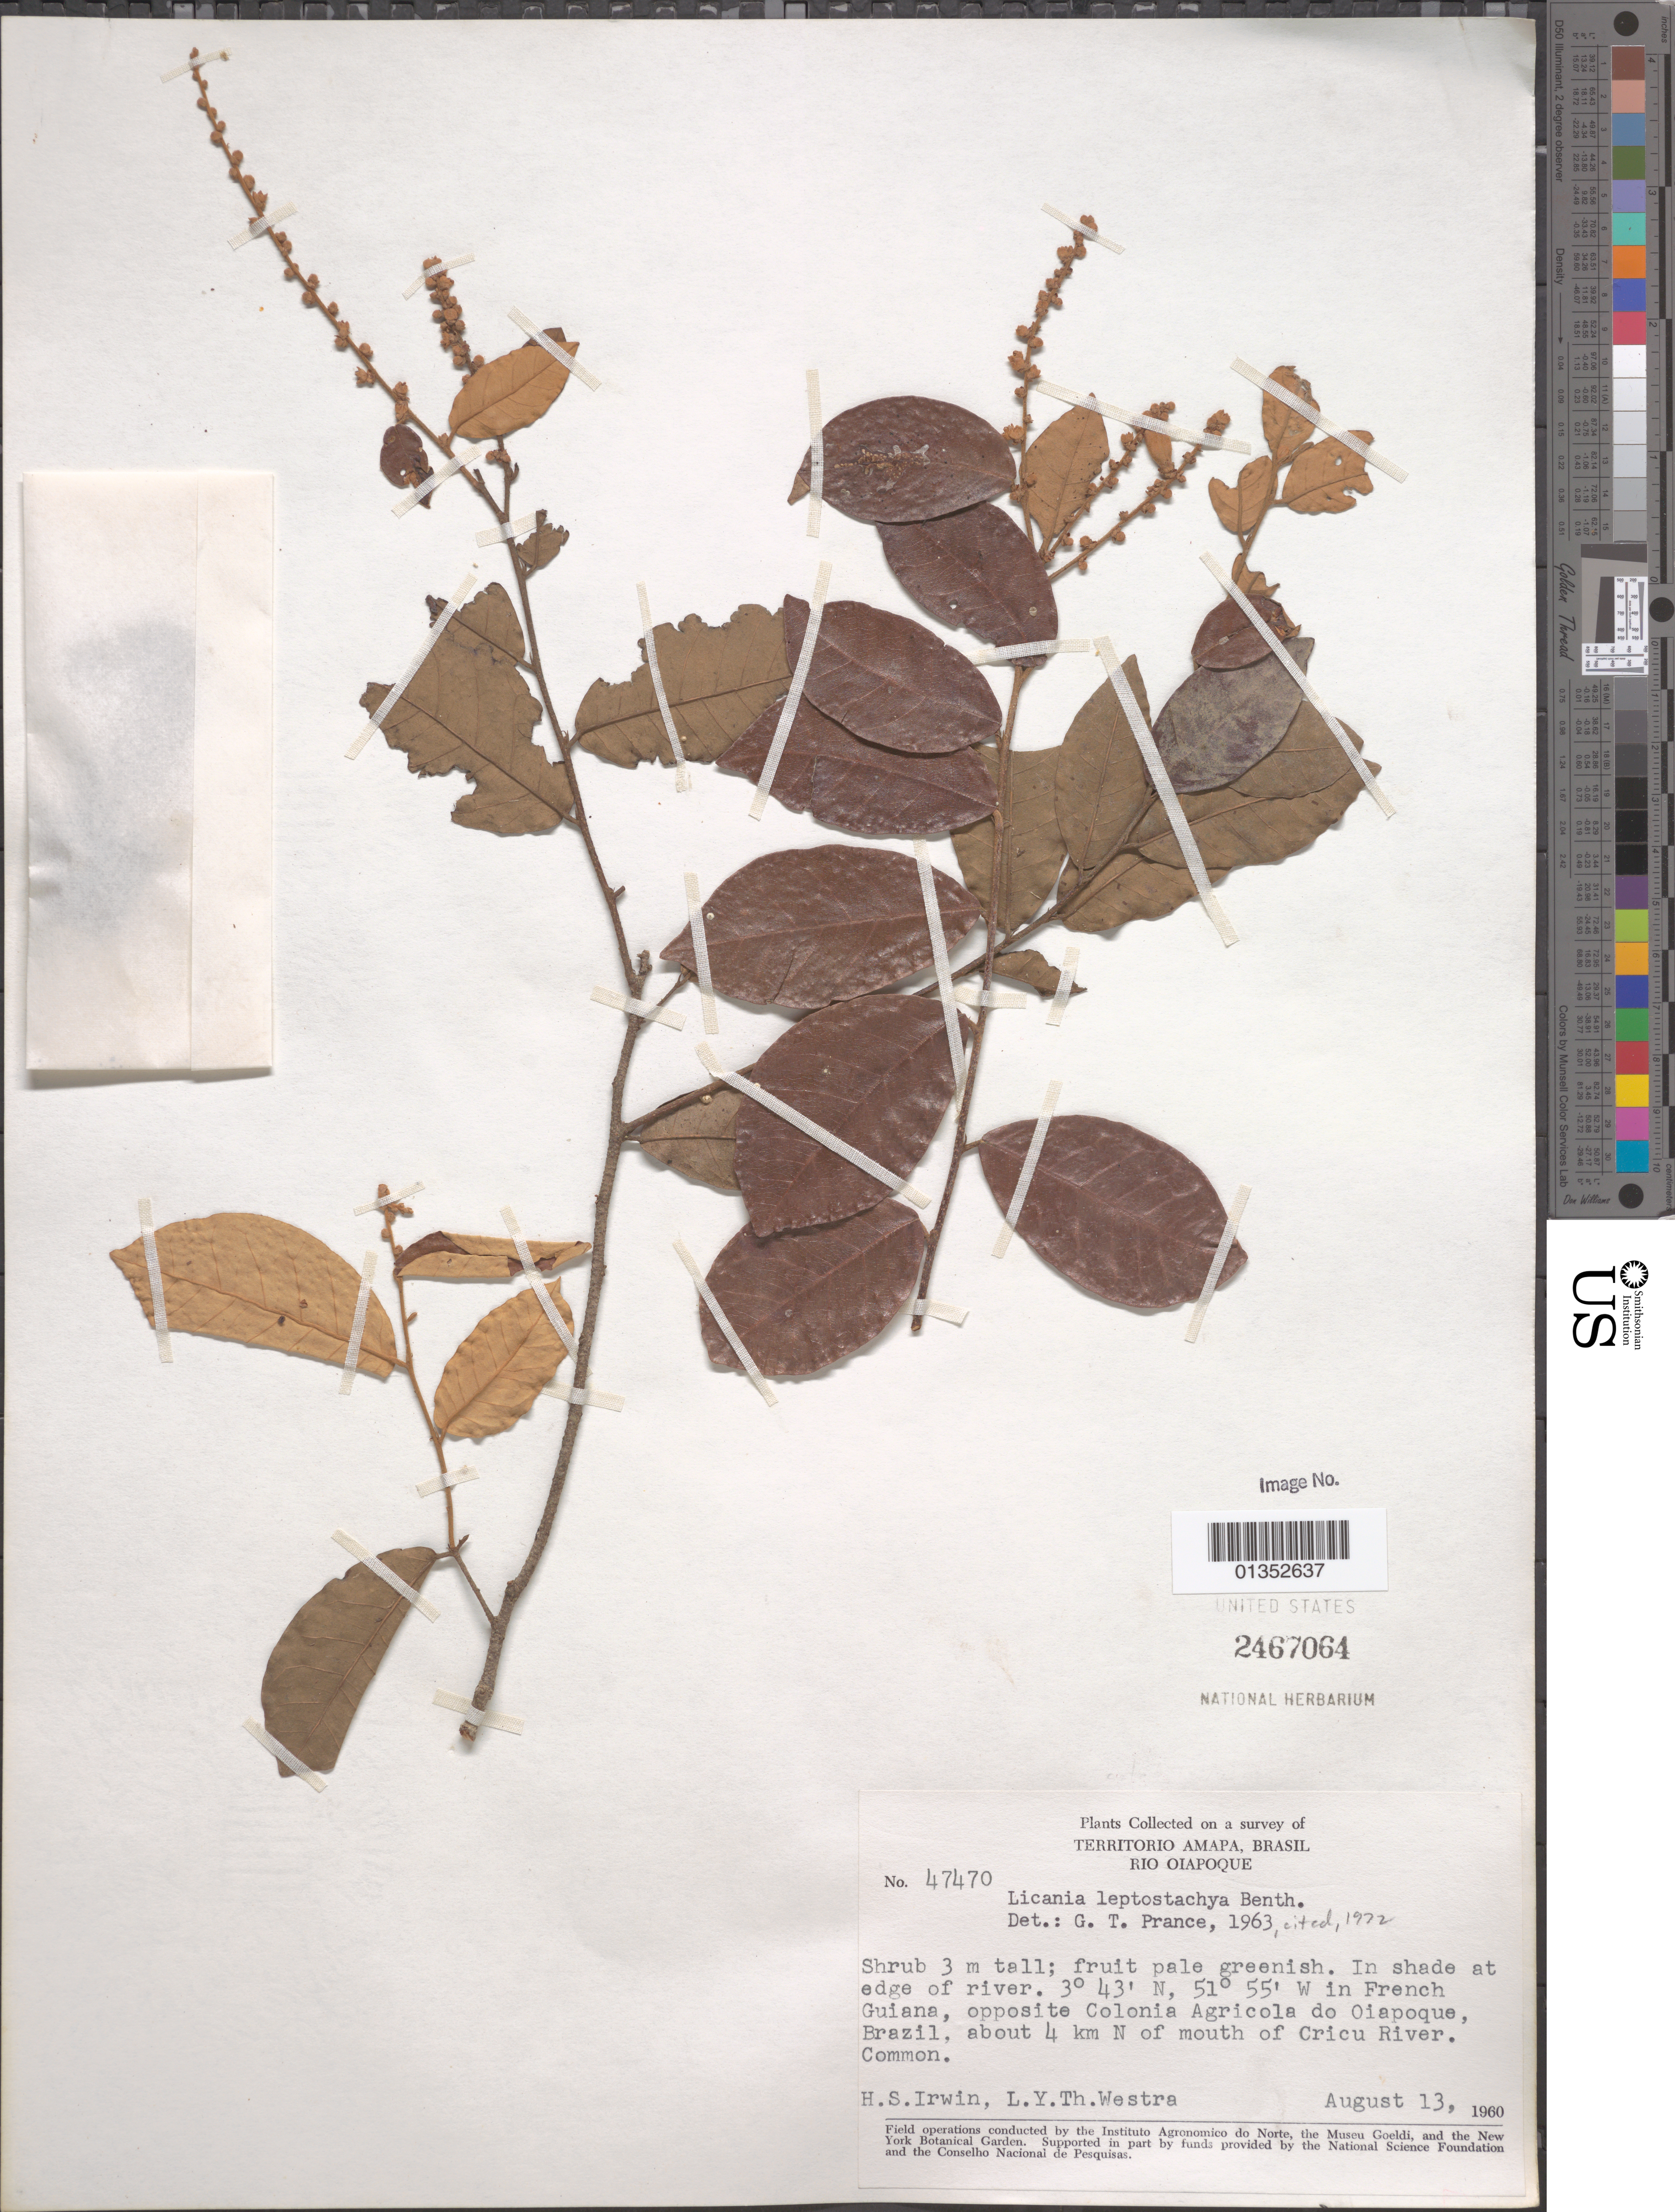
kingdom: Plantae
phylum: Tracheophyta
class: Magnoliopsida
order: Malpighiales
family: Chrysobalanaceae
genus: Licania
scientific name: Licania leptostachya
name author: Benth.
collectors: H. Irwin & L. Y. T. Westra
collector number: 47470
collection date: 1960-08-13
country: French Guiana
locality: In French Guiana, opposite Colonia Agricola do Oiapoque, about 4 Km N of mouth of Cricu River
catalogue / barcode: US 2467064